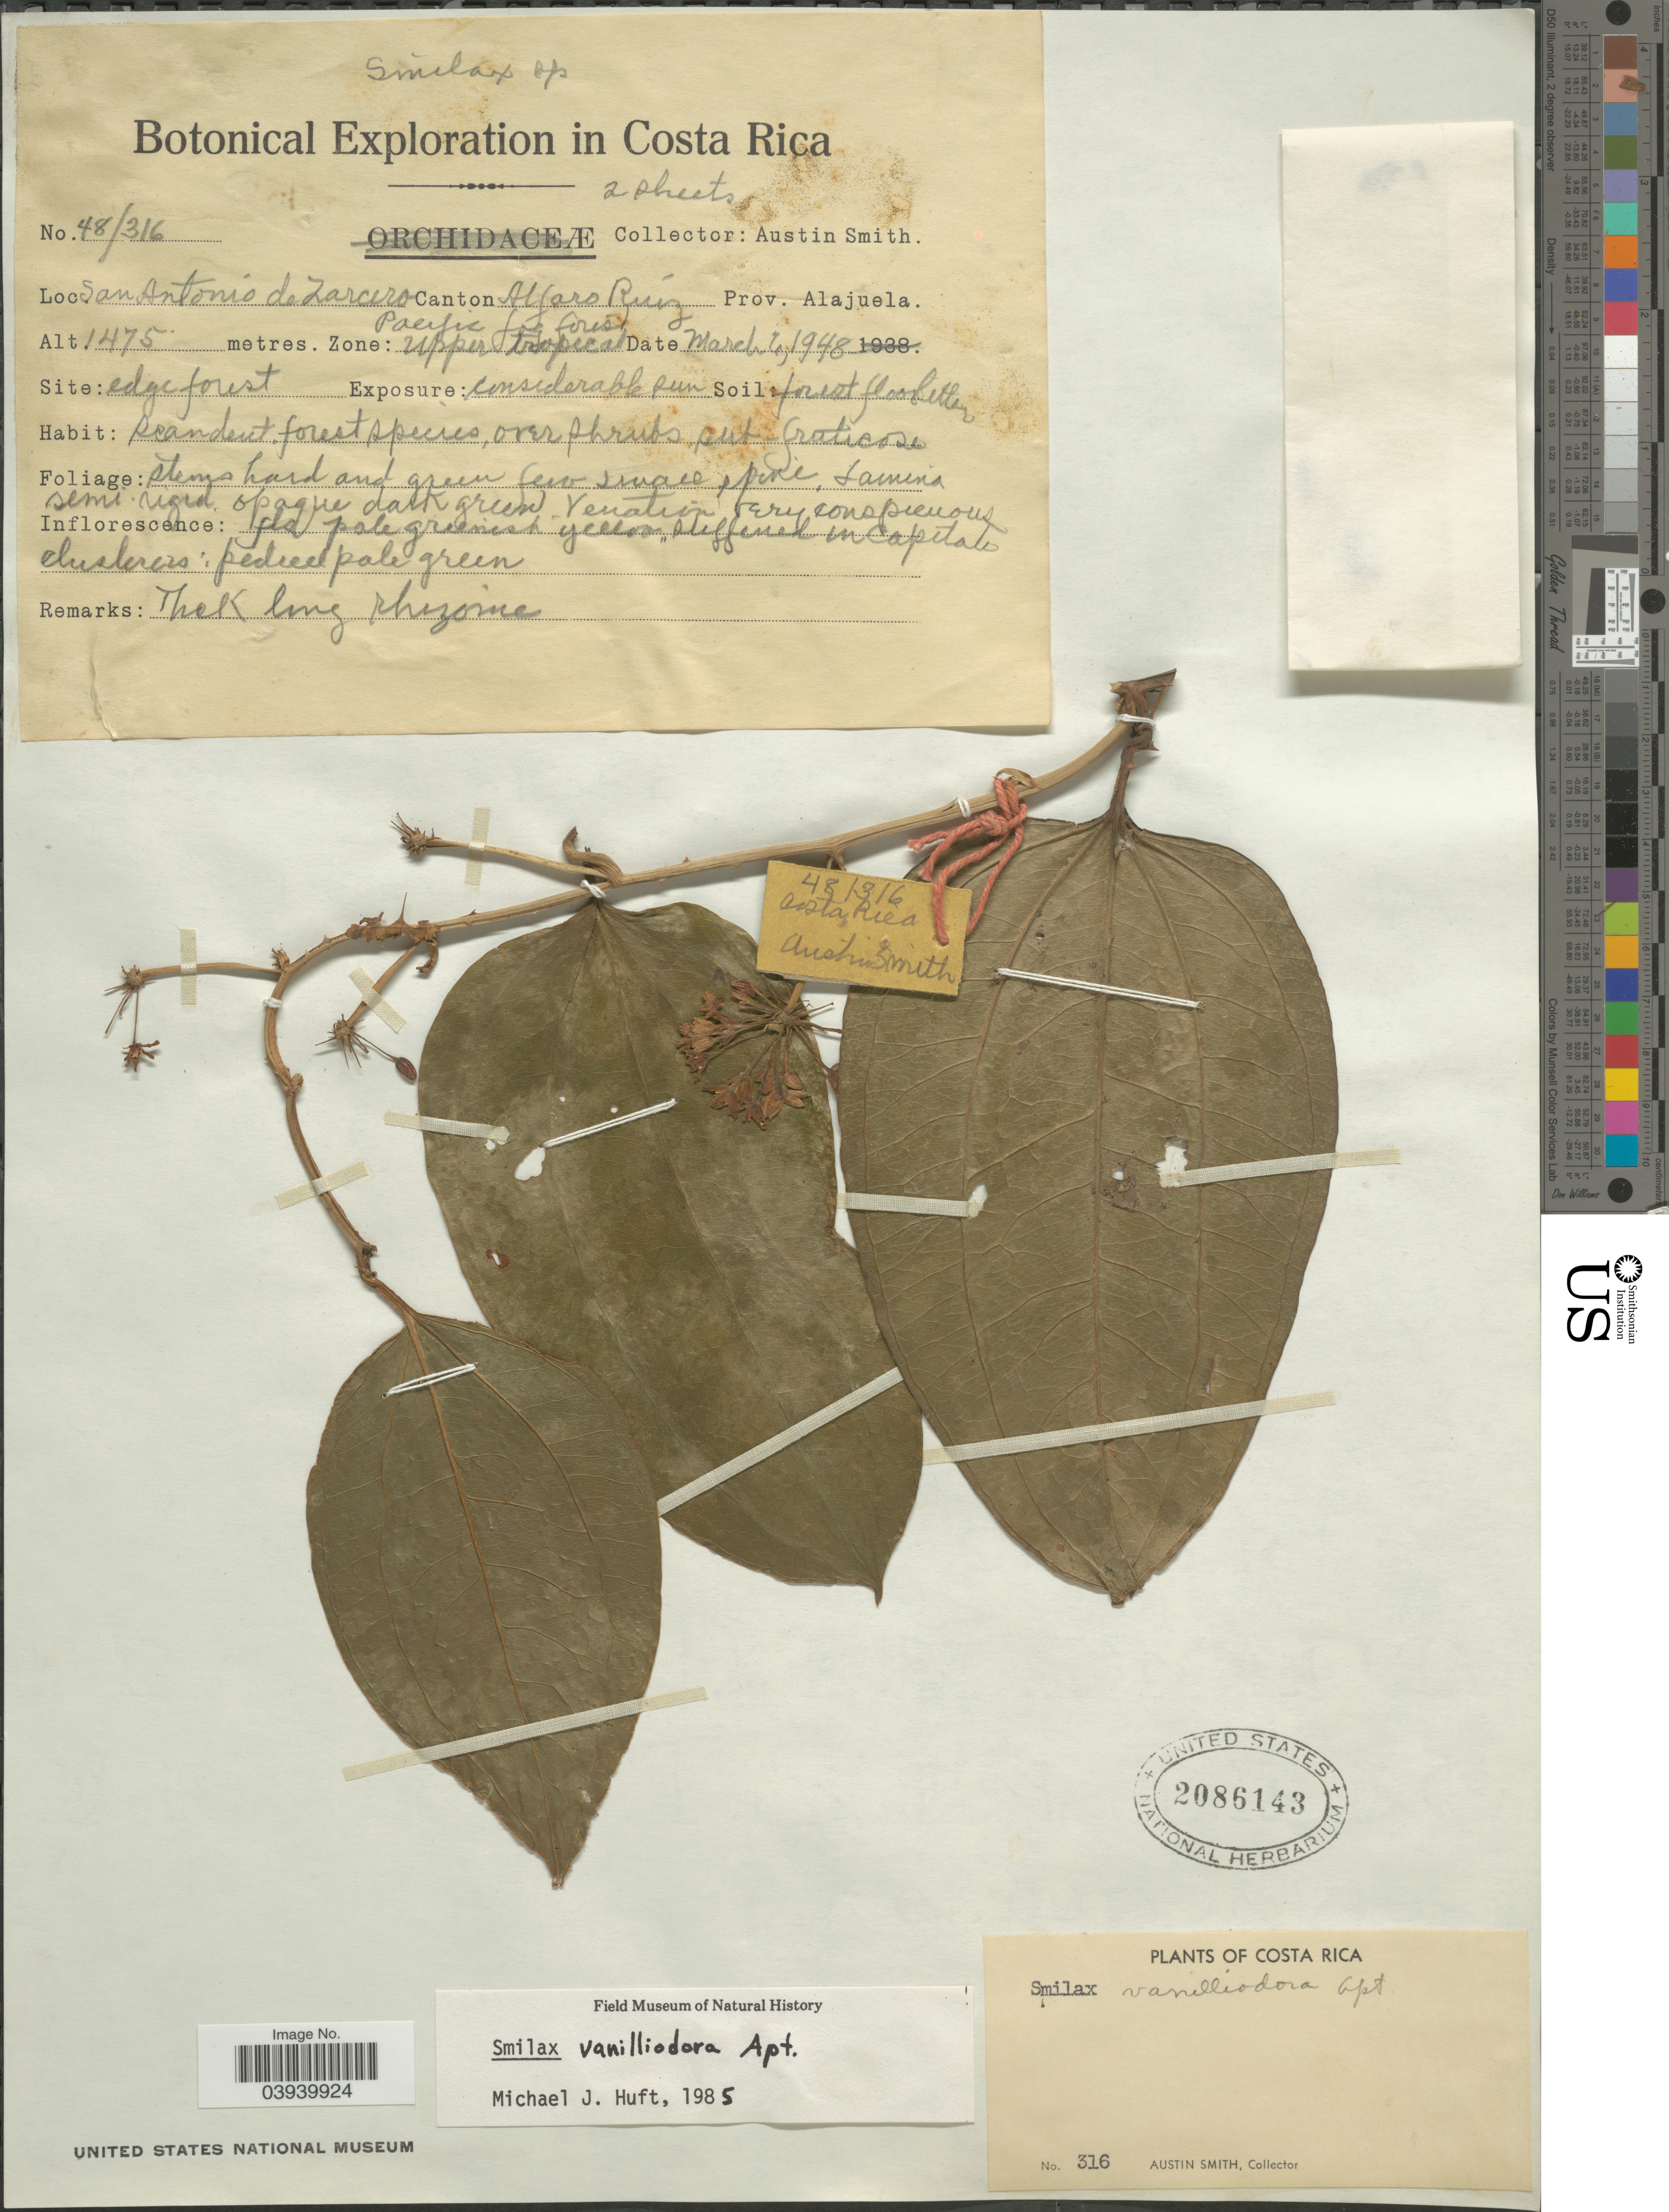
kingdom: Plantae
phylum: Tracheophyta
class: Liliopsida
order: Liliales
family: Smilacaceae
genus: Smilax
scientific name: Smilax vanilliodora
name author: F.W. Apt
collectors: Aust P. Smith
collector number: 48/316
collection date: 1948-03-06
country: Costa Rica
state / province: Alajuela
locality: San Antonio de Zarcero. Canton Alfaro Ruíz. Zone: Pacific fog forest. Upper Tropical.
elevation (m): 1475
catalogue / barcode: US 2086143